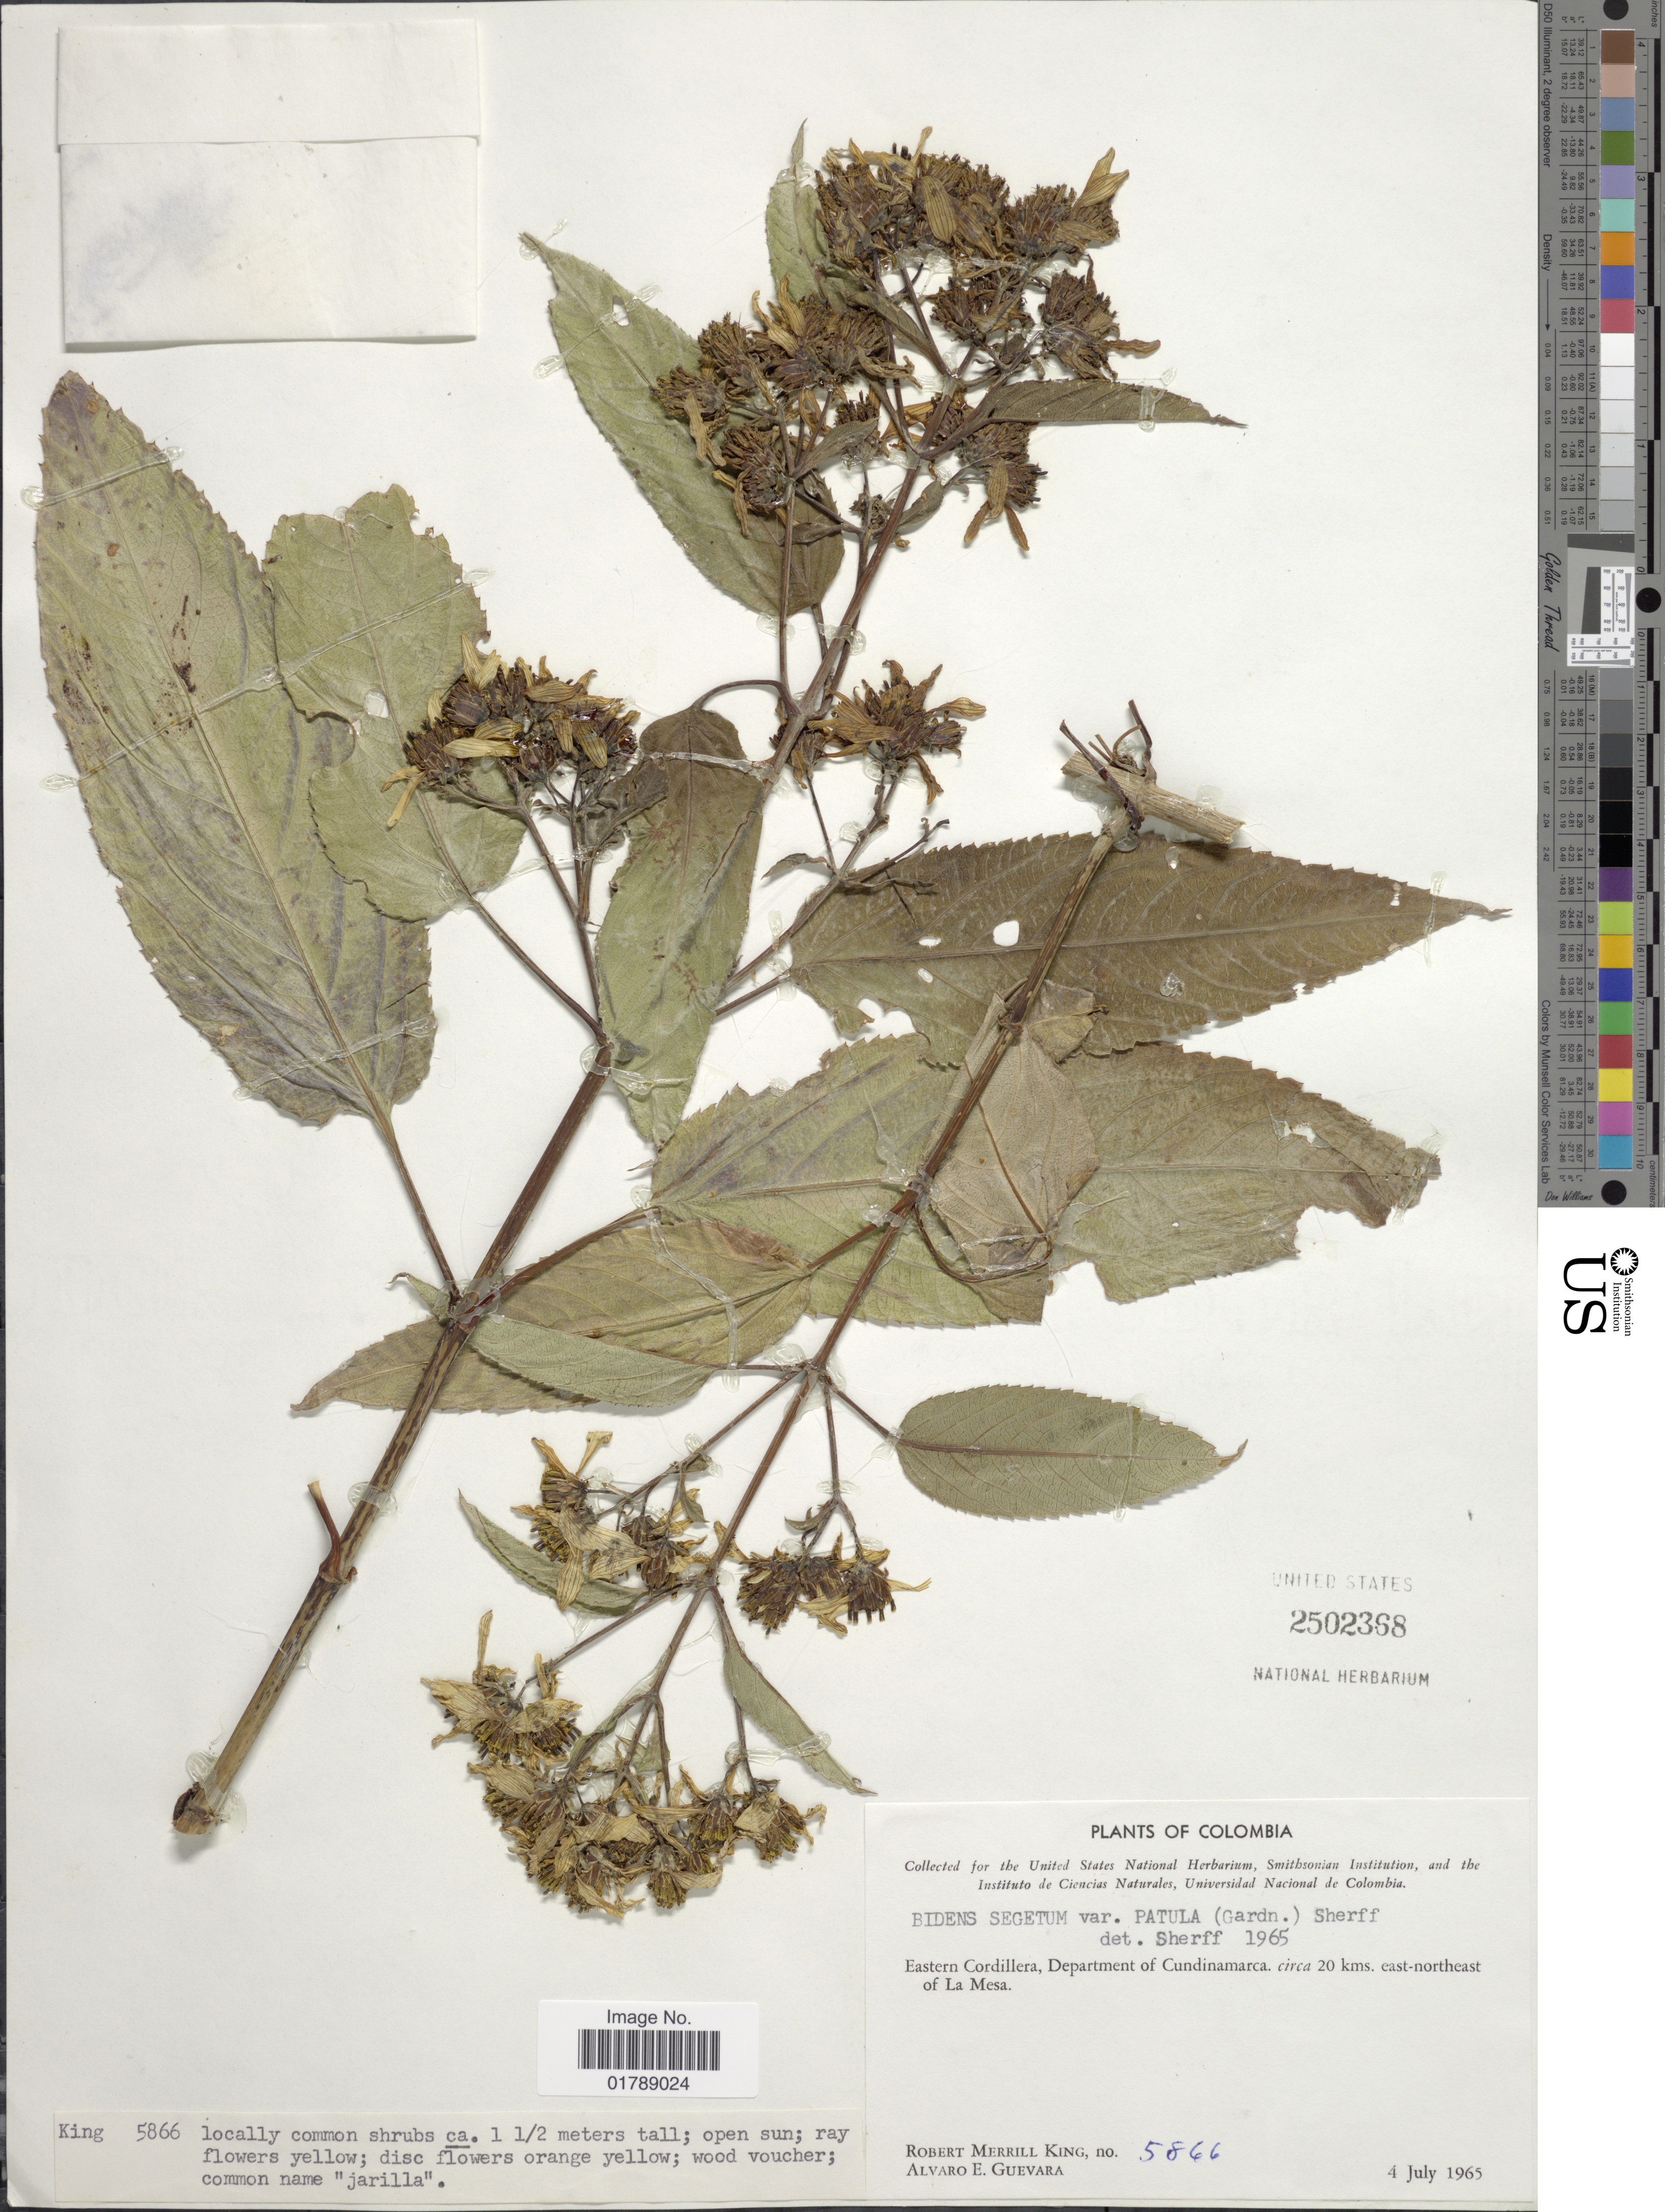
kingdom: Plantae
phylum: Tracheophyta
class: Magnoliopsida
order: Asterales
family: Asteraceae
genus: Bidens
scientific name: Bidens segetum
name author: Mart. ex Colla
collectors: R. M. King & A. E. Guevara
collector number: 5866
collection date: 1965-07-04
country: Colombia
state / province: Cundinamarca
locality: Eastern Cordillera. circa 20 kms. east-northeast of La Mesa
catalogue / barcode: US 2502368